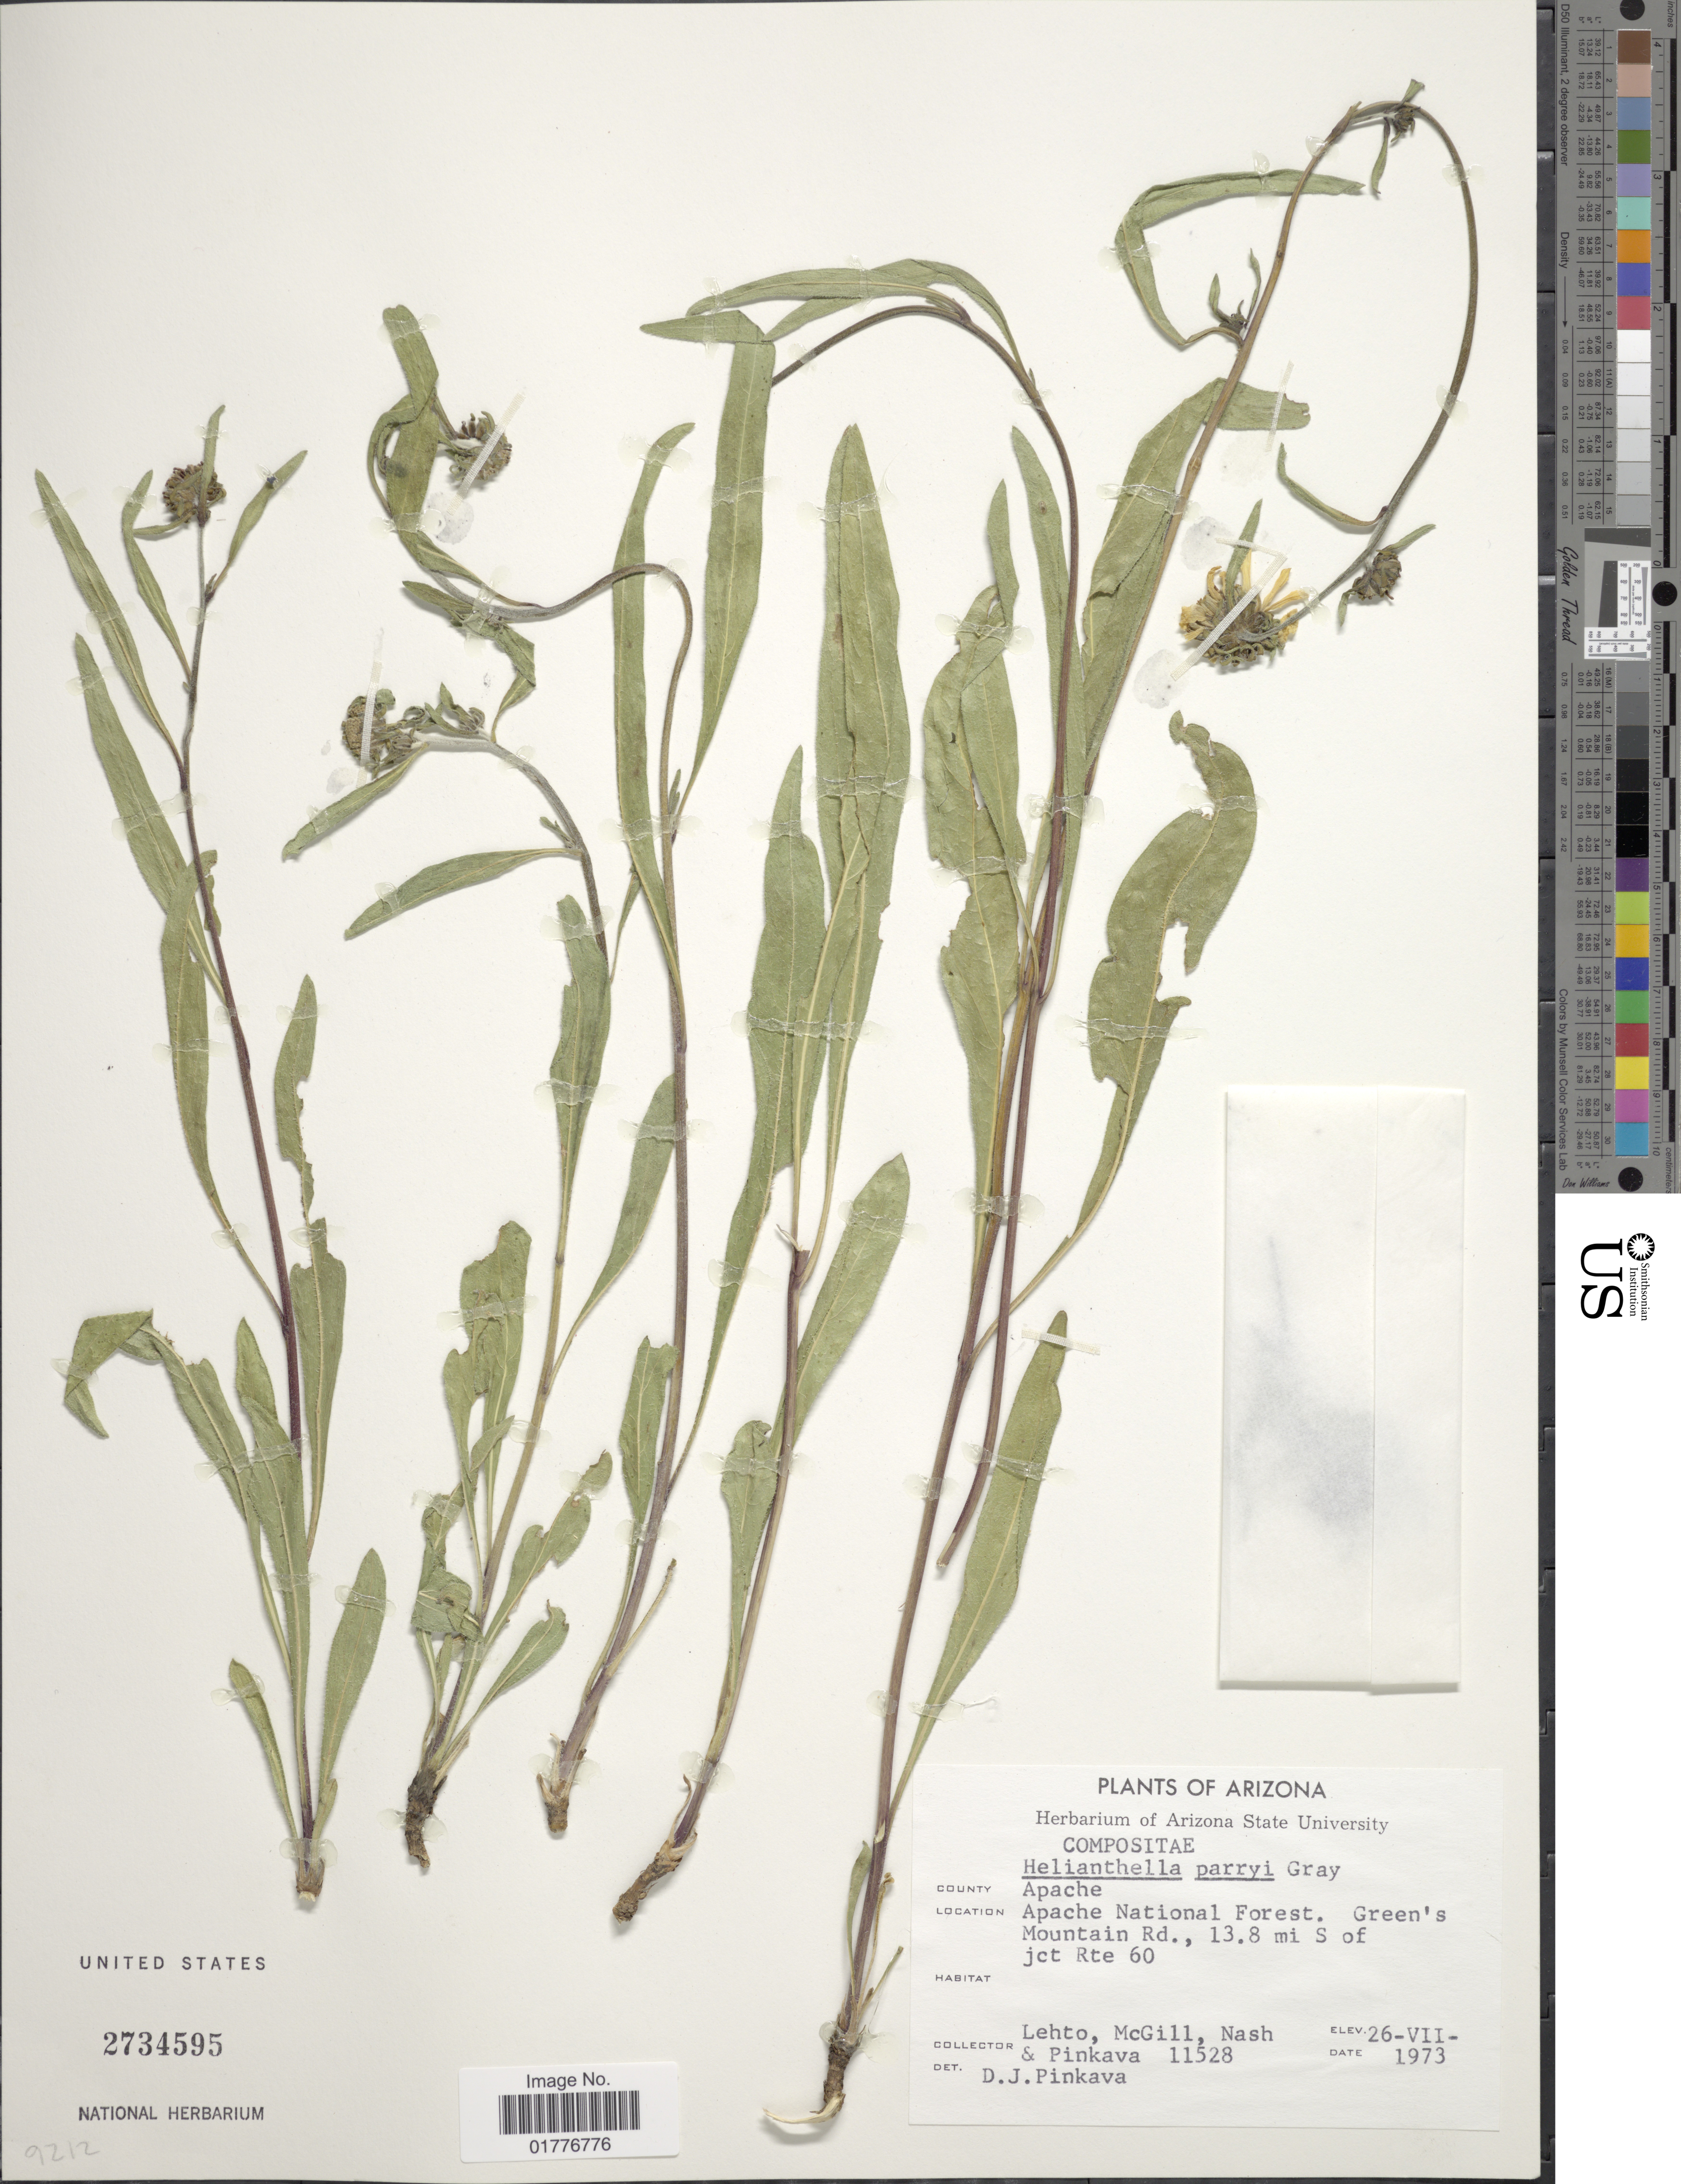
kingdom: Plantae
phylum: Tracheophyta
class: Magnoliopsida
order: Asterales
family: Asteraceae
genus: Helianthella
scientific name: Helianthella parryi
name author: A. Gray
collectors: -. Lehto, -. McGill, -- Nash & -. Pinkava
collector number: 11528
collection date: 1973-07-26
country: United States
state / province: Arizona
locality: County Apache, Apache National Forest, Green's Mountain Rd., 13.8 mi S of jct Rte 60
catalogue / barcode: US 2734595